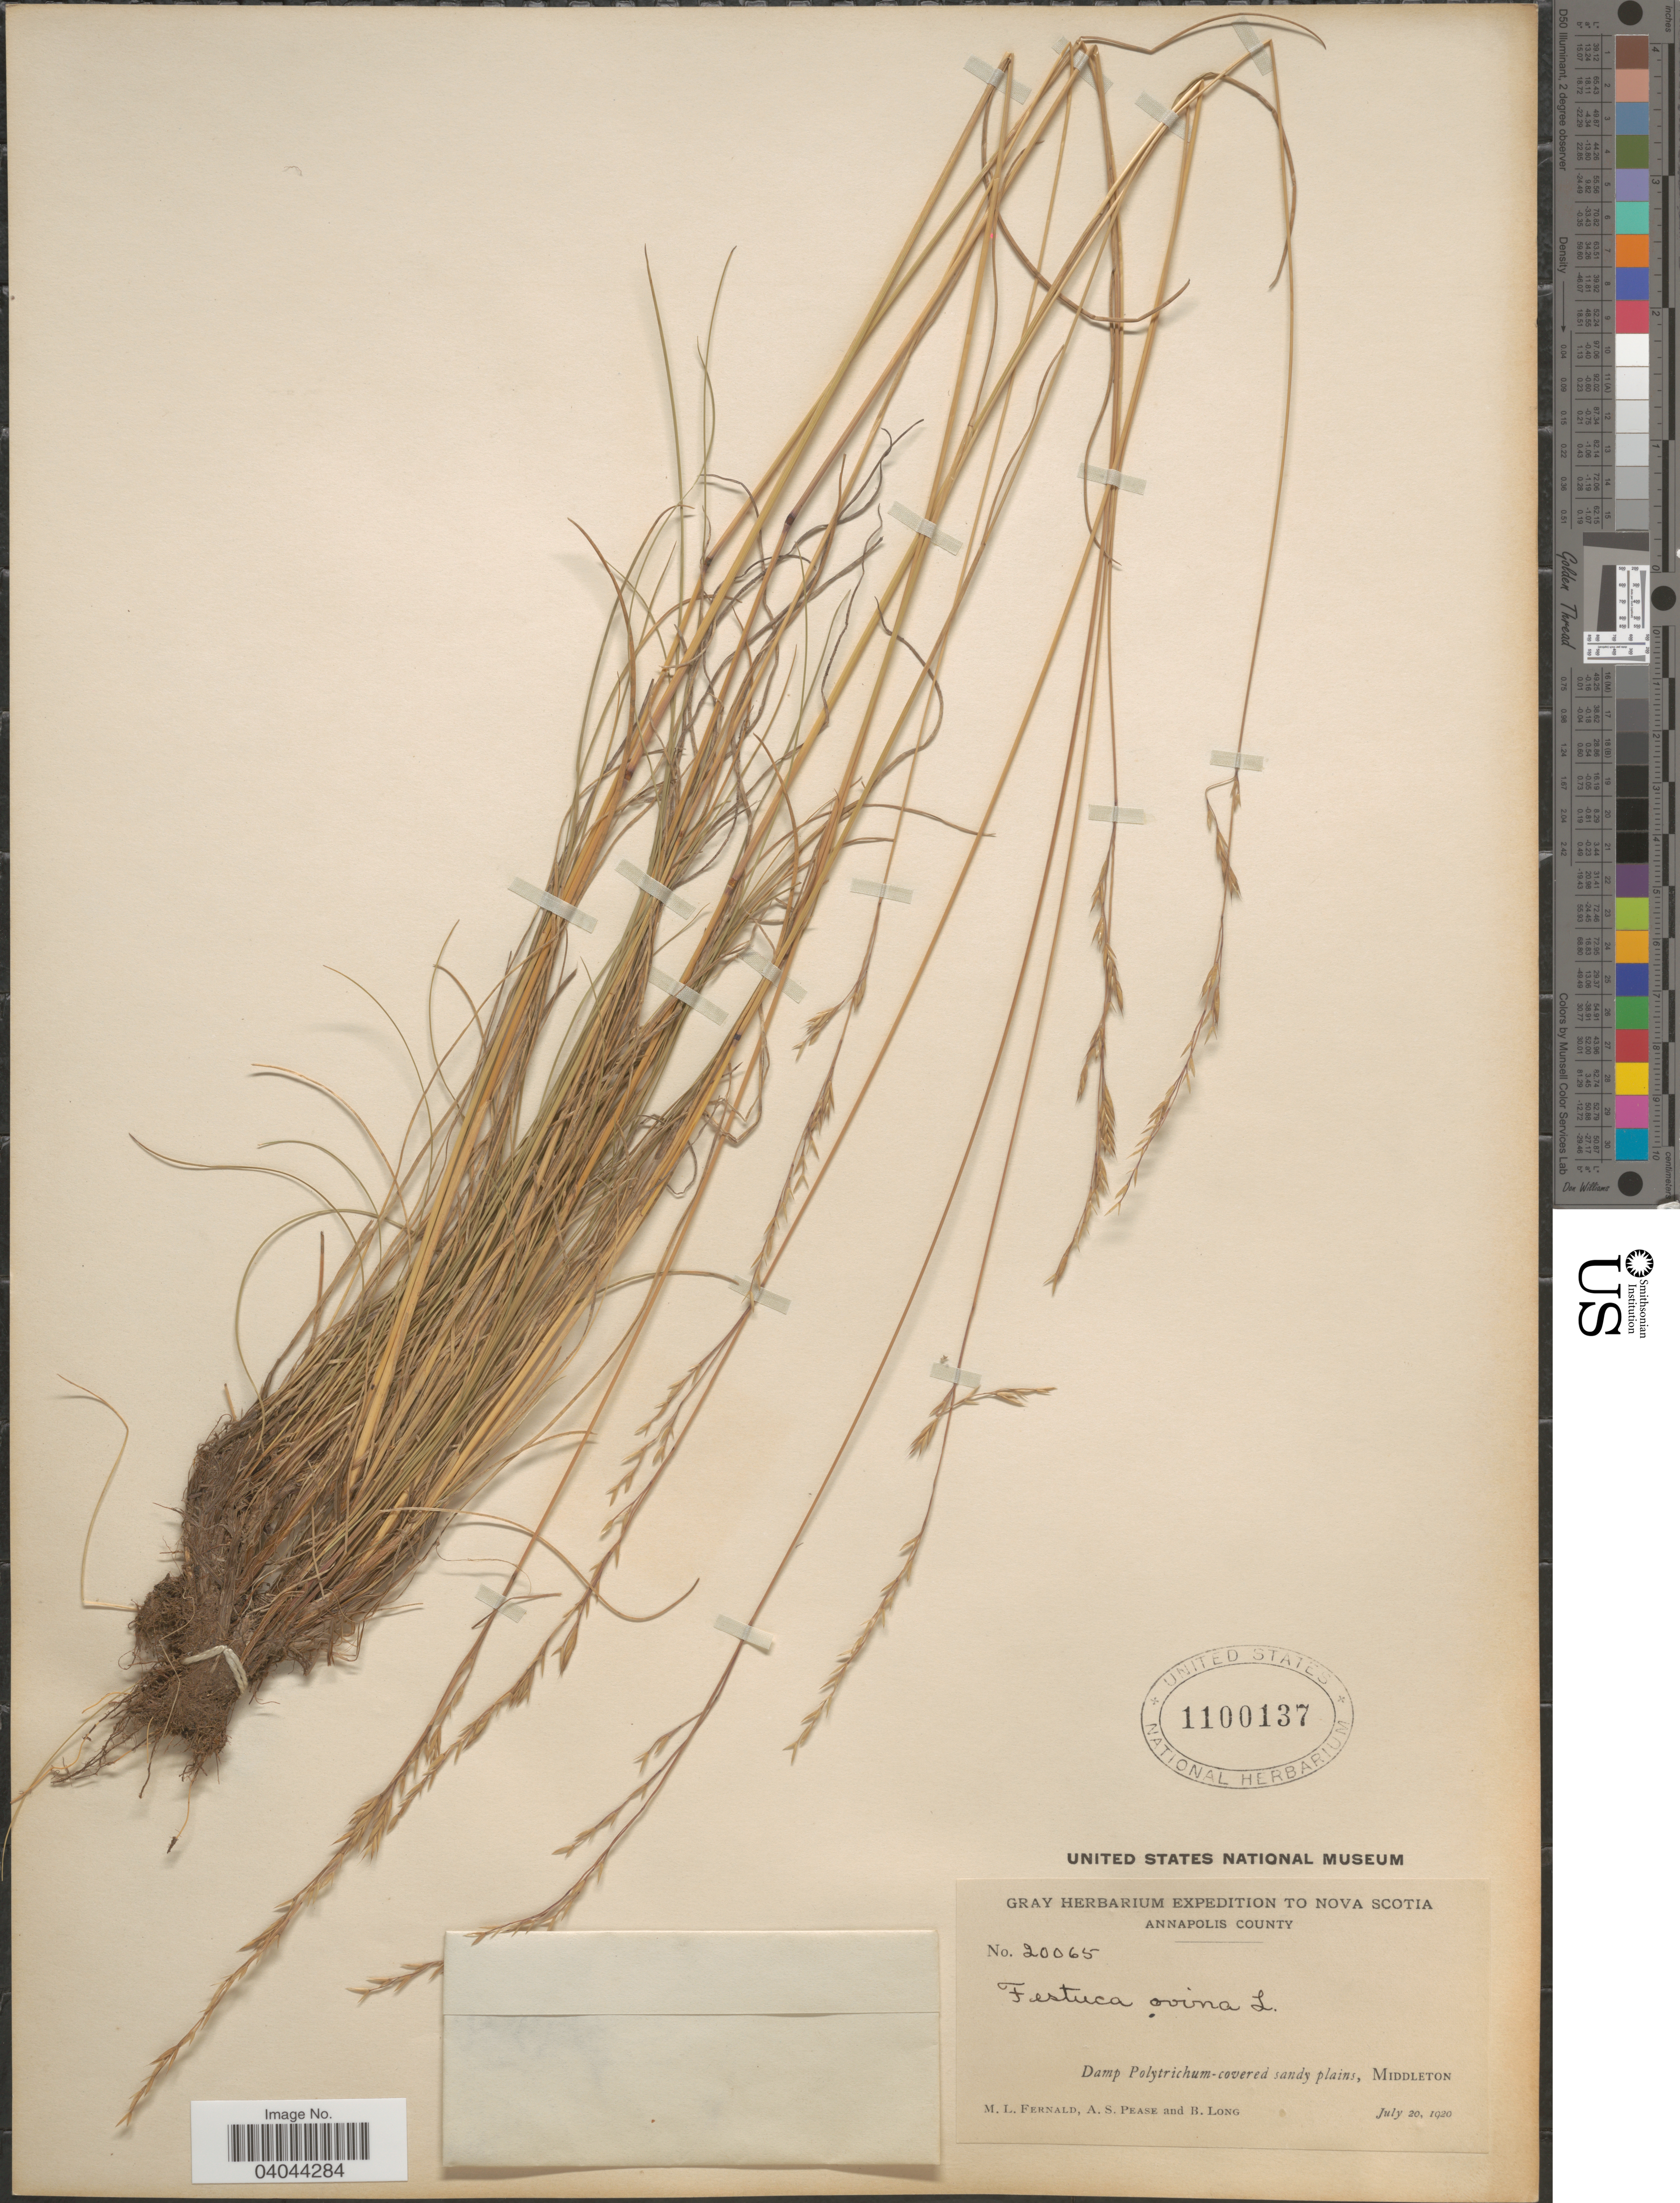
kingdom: Plantae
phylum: Tracheophyta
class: Liliopsida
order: Poales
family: Poaceae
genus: Festuca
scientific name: Festuca ovina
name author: L.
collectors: M. L. Fernald, A. S. Pease & B. Long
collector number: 20065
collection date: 1920-07-20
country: Canada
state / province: Nova Scotia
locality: Annapolis County. Damp Polytrichum-covered sandy plains, Middleton.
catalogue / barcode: US 1100137